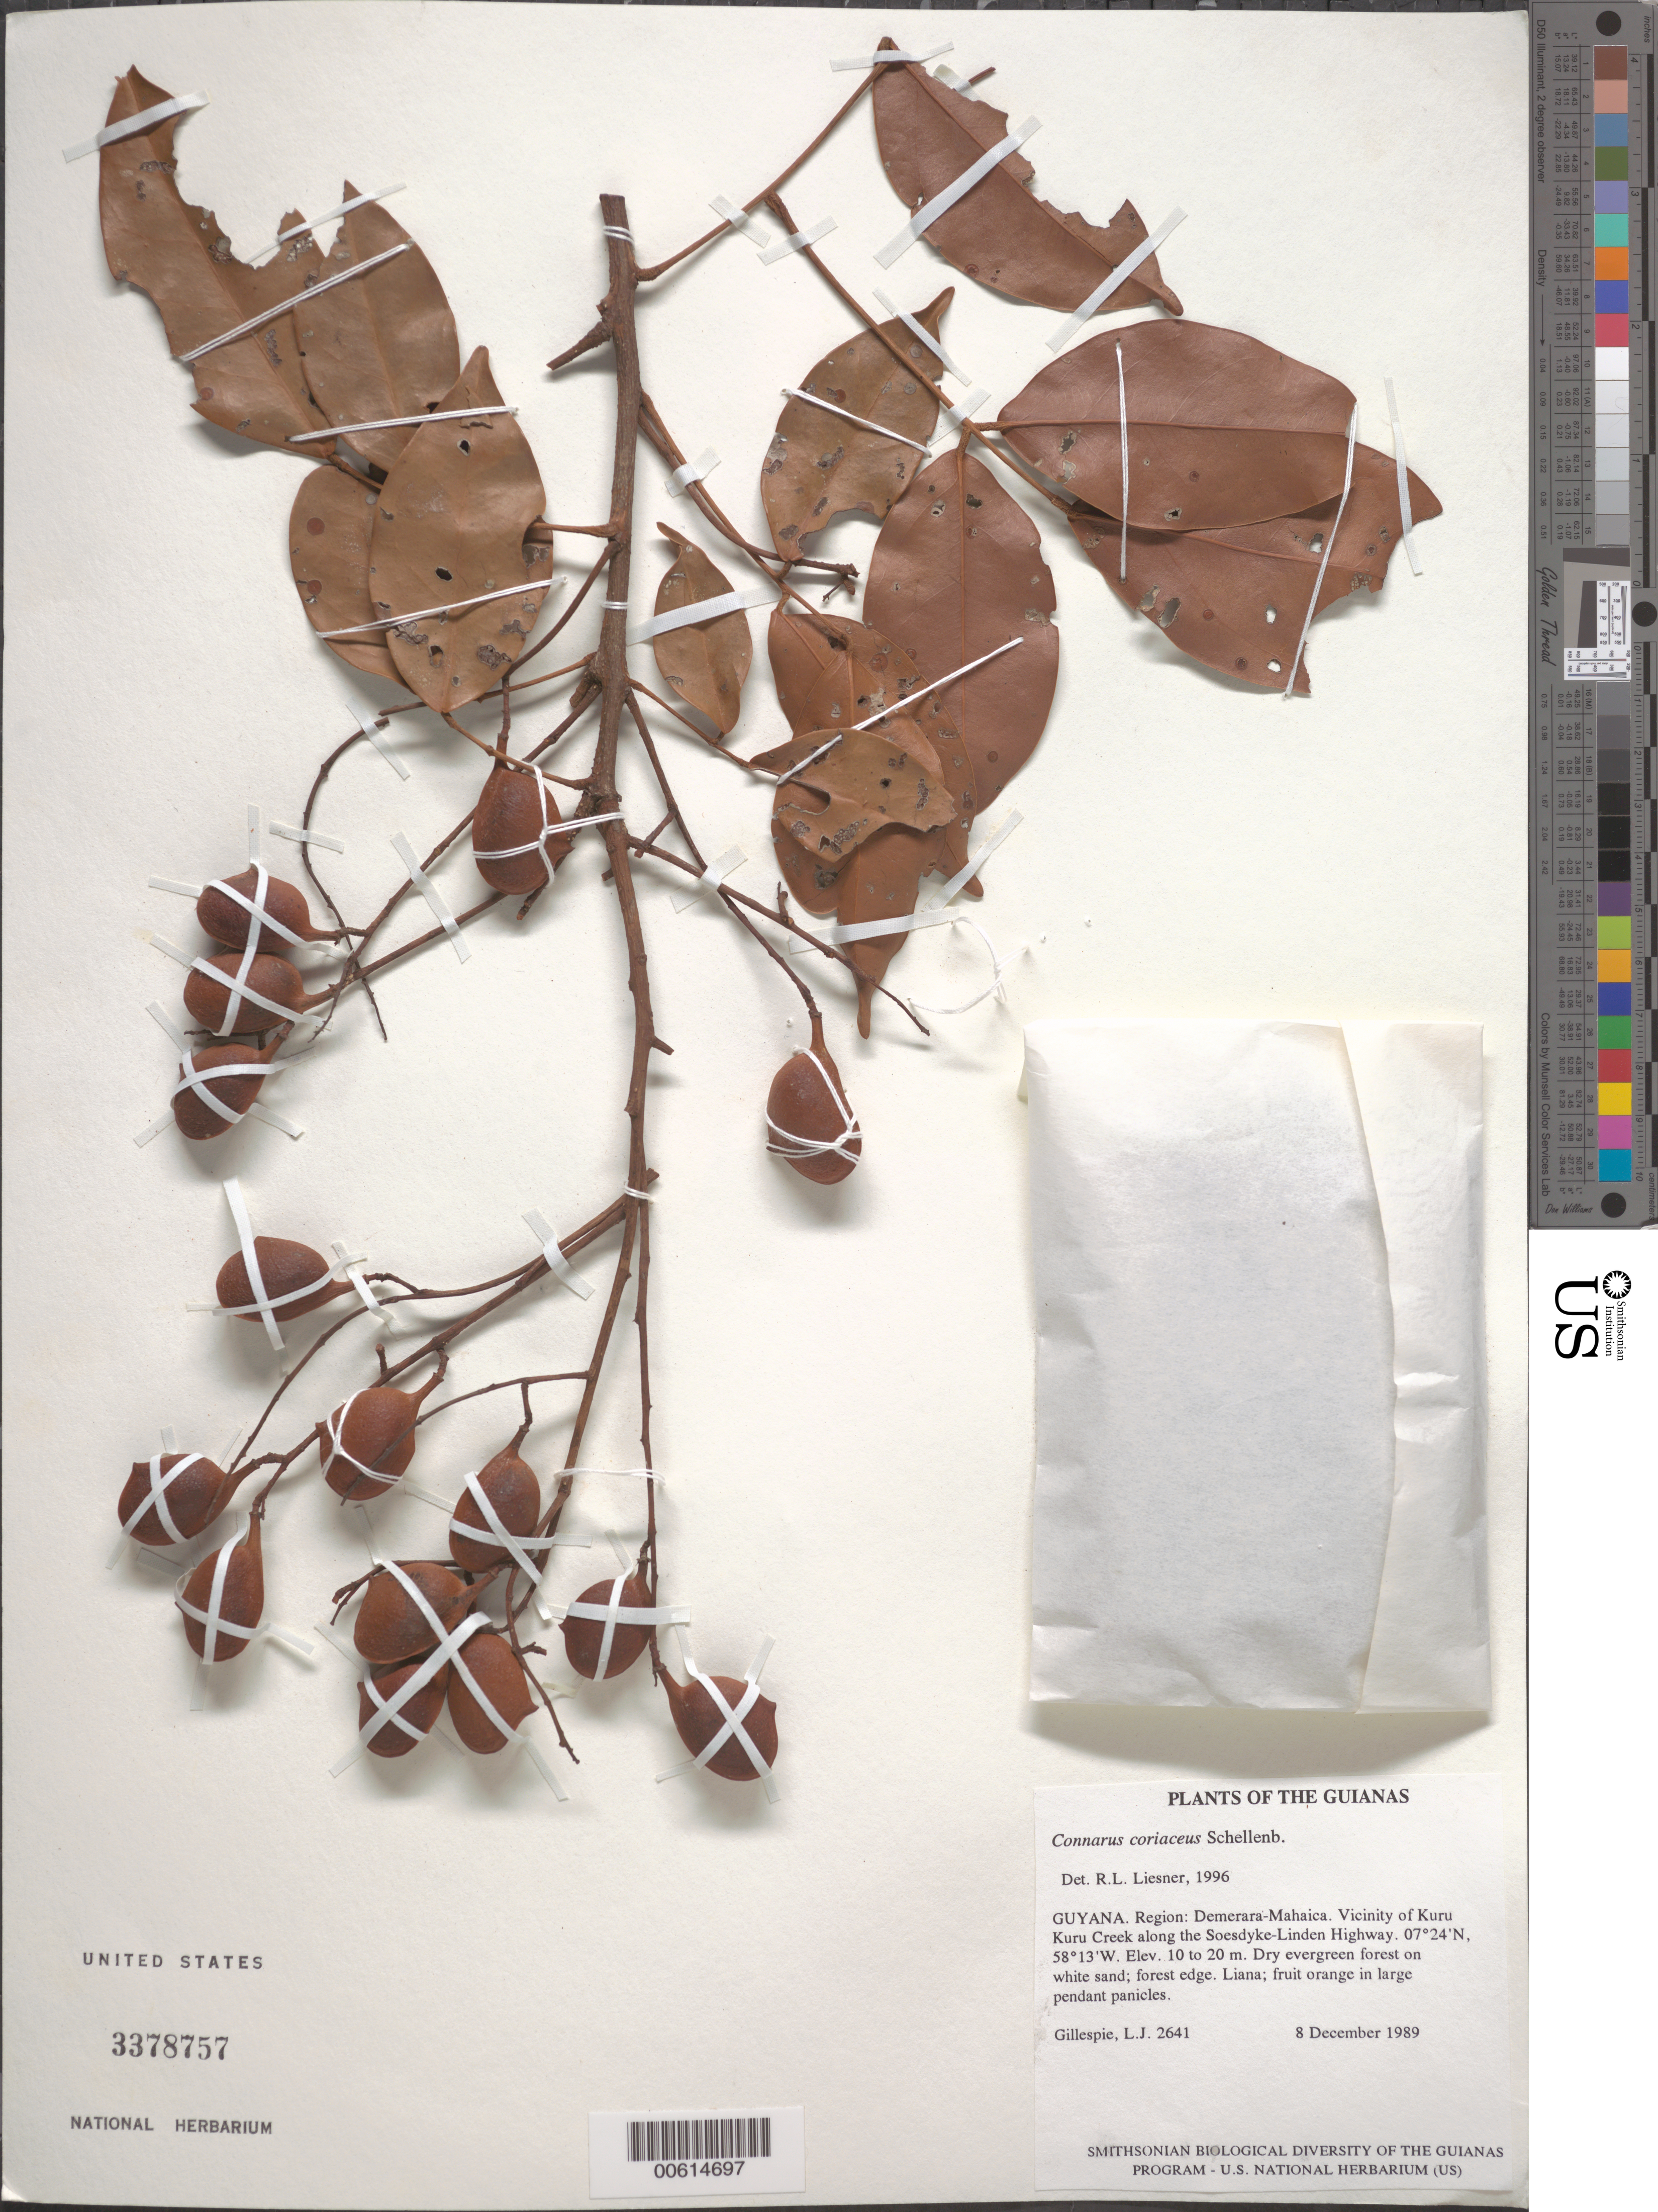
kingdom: Plantae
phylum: Tracheophyta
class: Magnoliopsida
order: Oxalidales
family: Connaraceae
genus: Connarus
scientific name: Connarus coriaceus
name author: G. Schellenb.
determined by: Liesner, R. L.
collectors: L. J. Gillespie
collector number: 2641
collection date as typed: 8 December 1989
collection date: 1989-12-08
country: Guyana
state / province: Demerara-Mahaica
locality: Vicinity of Kuru Kuru Creek along the Soesdyke-Linden Highway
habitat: Dry evergreen forest on white sand; forest edge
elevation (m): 10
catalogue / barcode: US 3378757